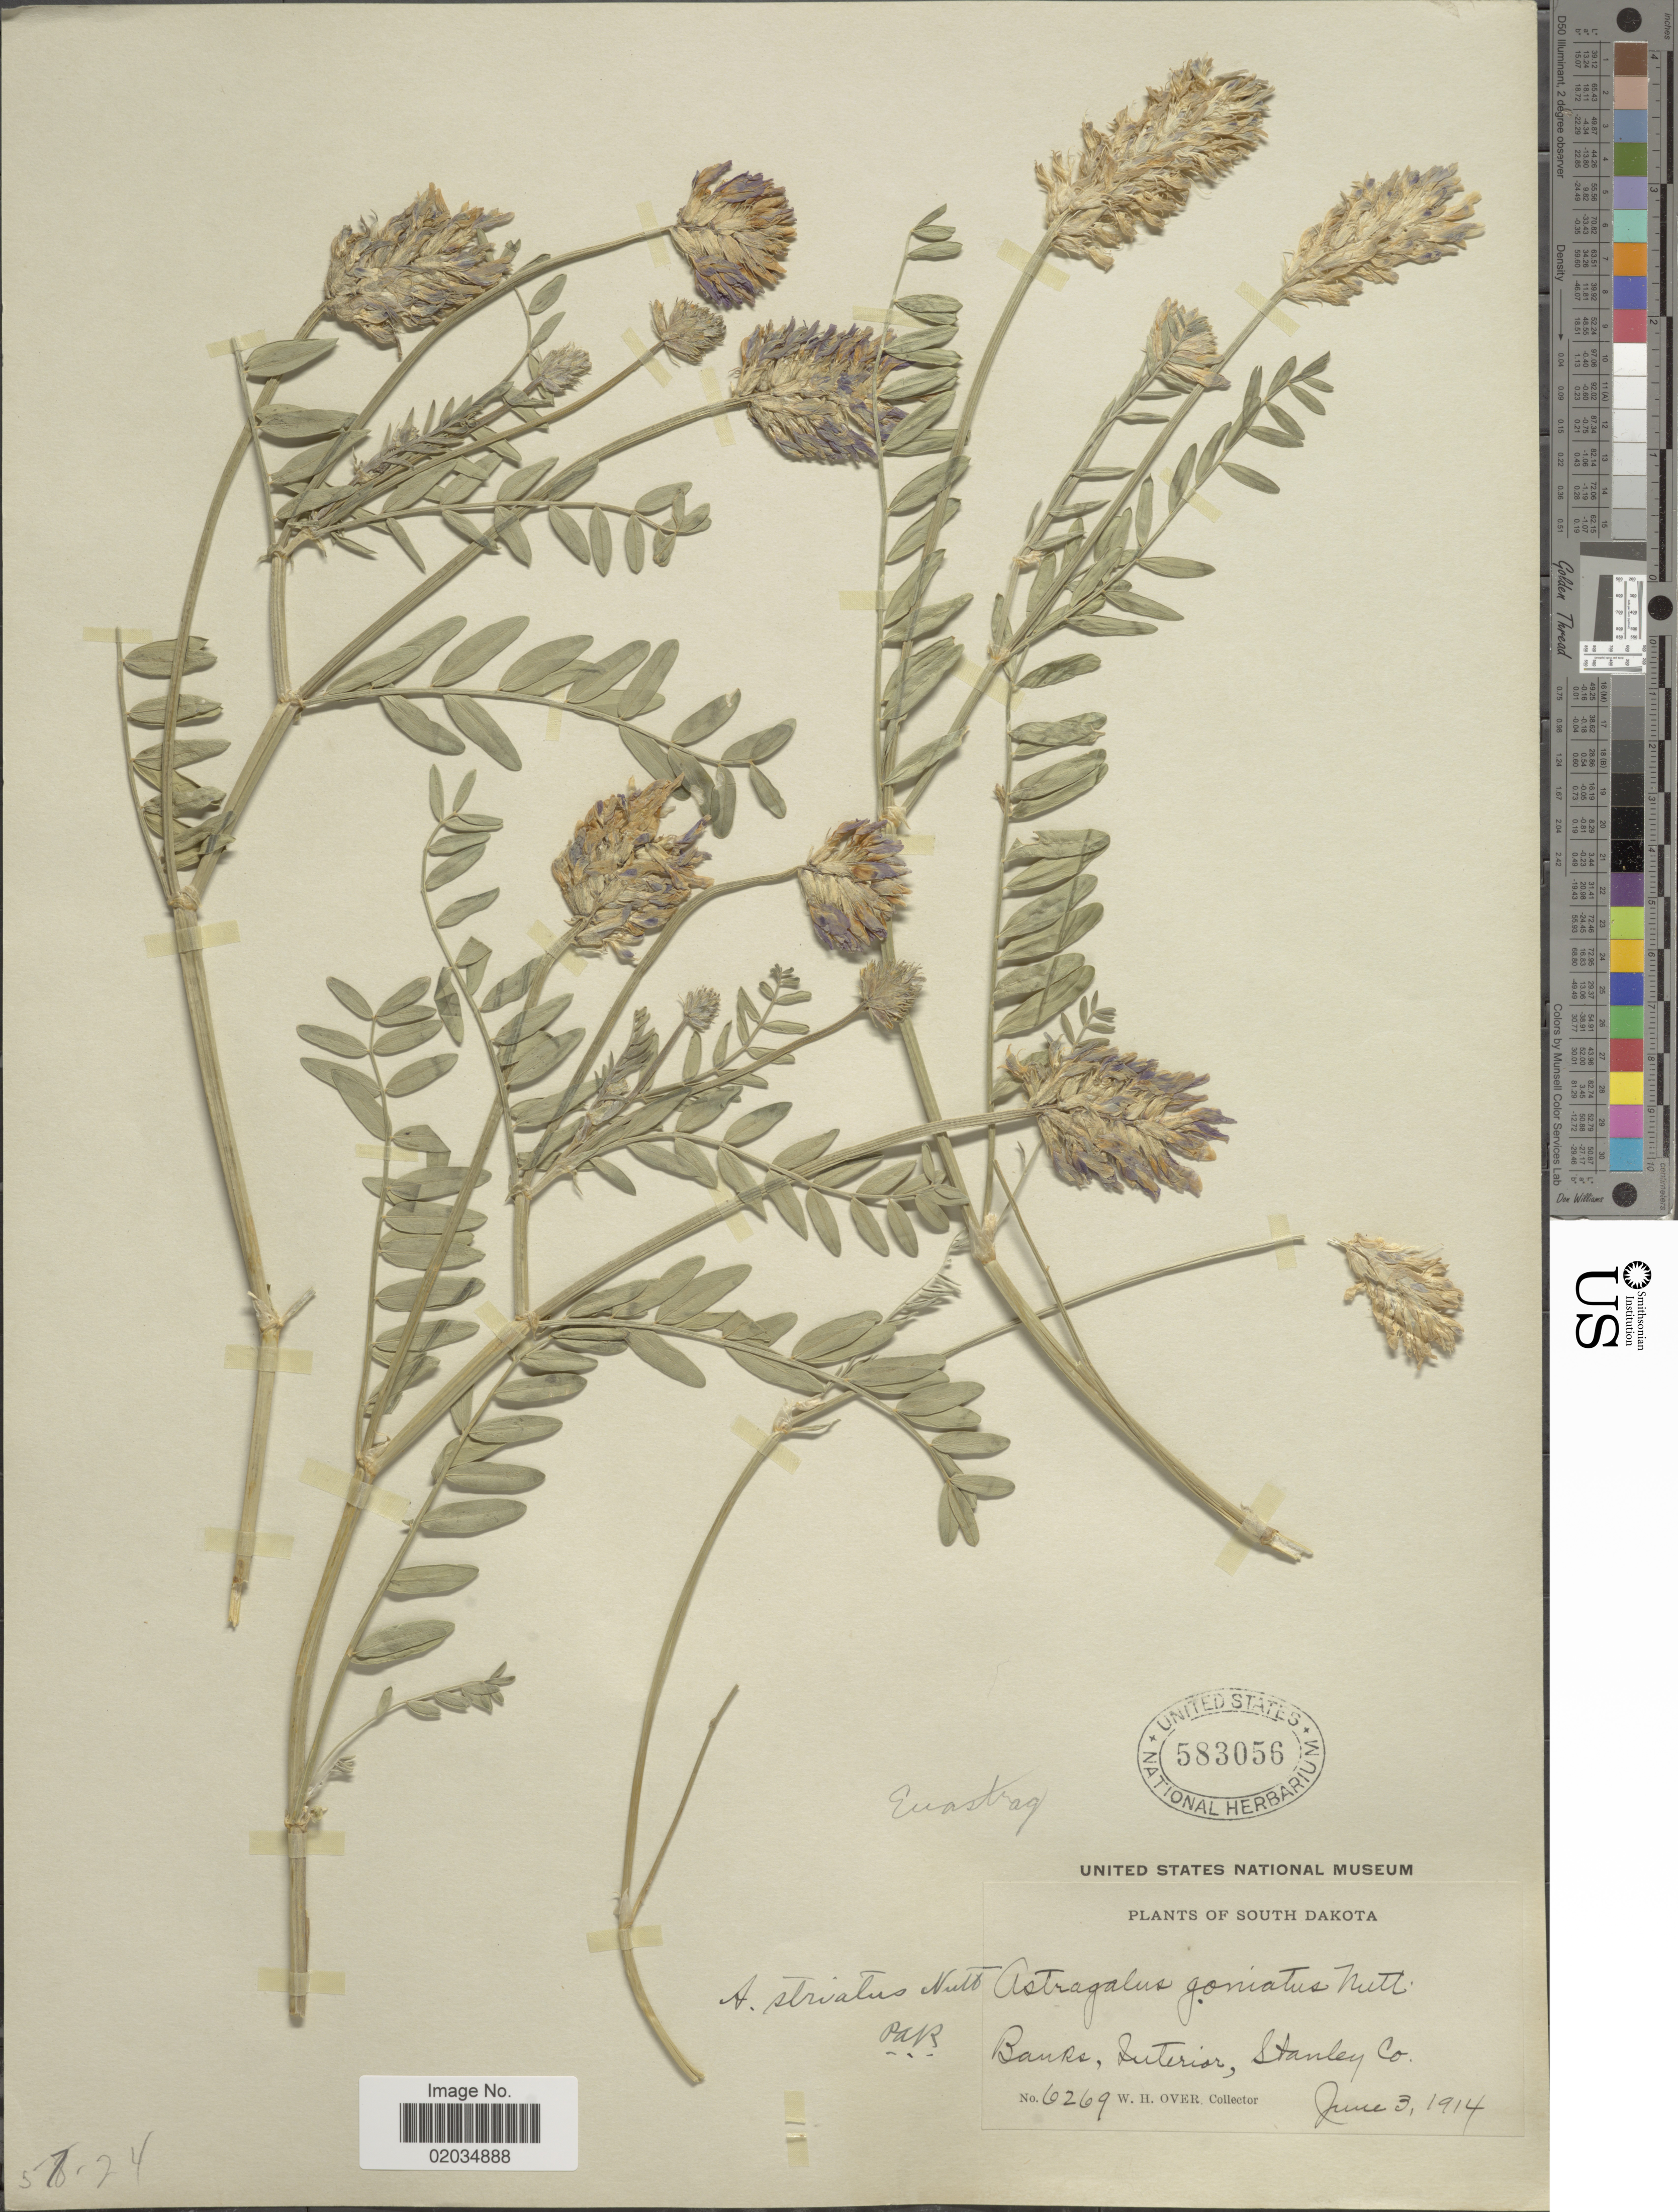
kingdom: Plantae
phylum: Tracheophyta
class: Magnoliopsida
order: Fabales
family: Fabaceae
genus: Astragalus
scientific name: Astragalus nitidus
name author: (Hook.) M.E. Jones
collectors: W. Over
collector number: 6269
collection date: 1914-06-03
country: United States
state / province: South Dakota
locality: Banks, Interior, Stanley Co.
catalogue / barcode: US 583056